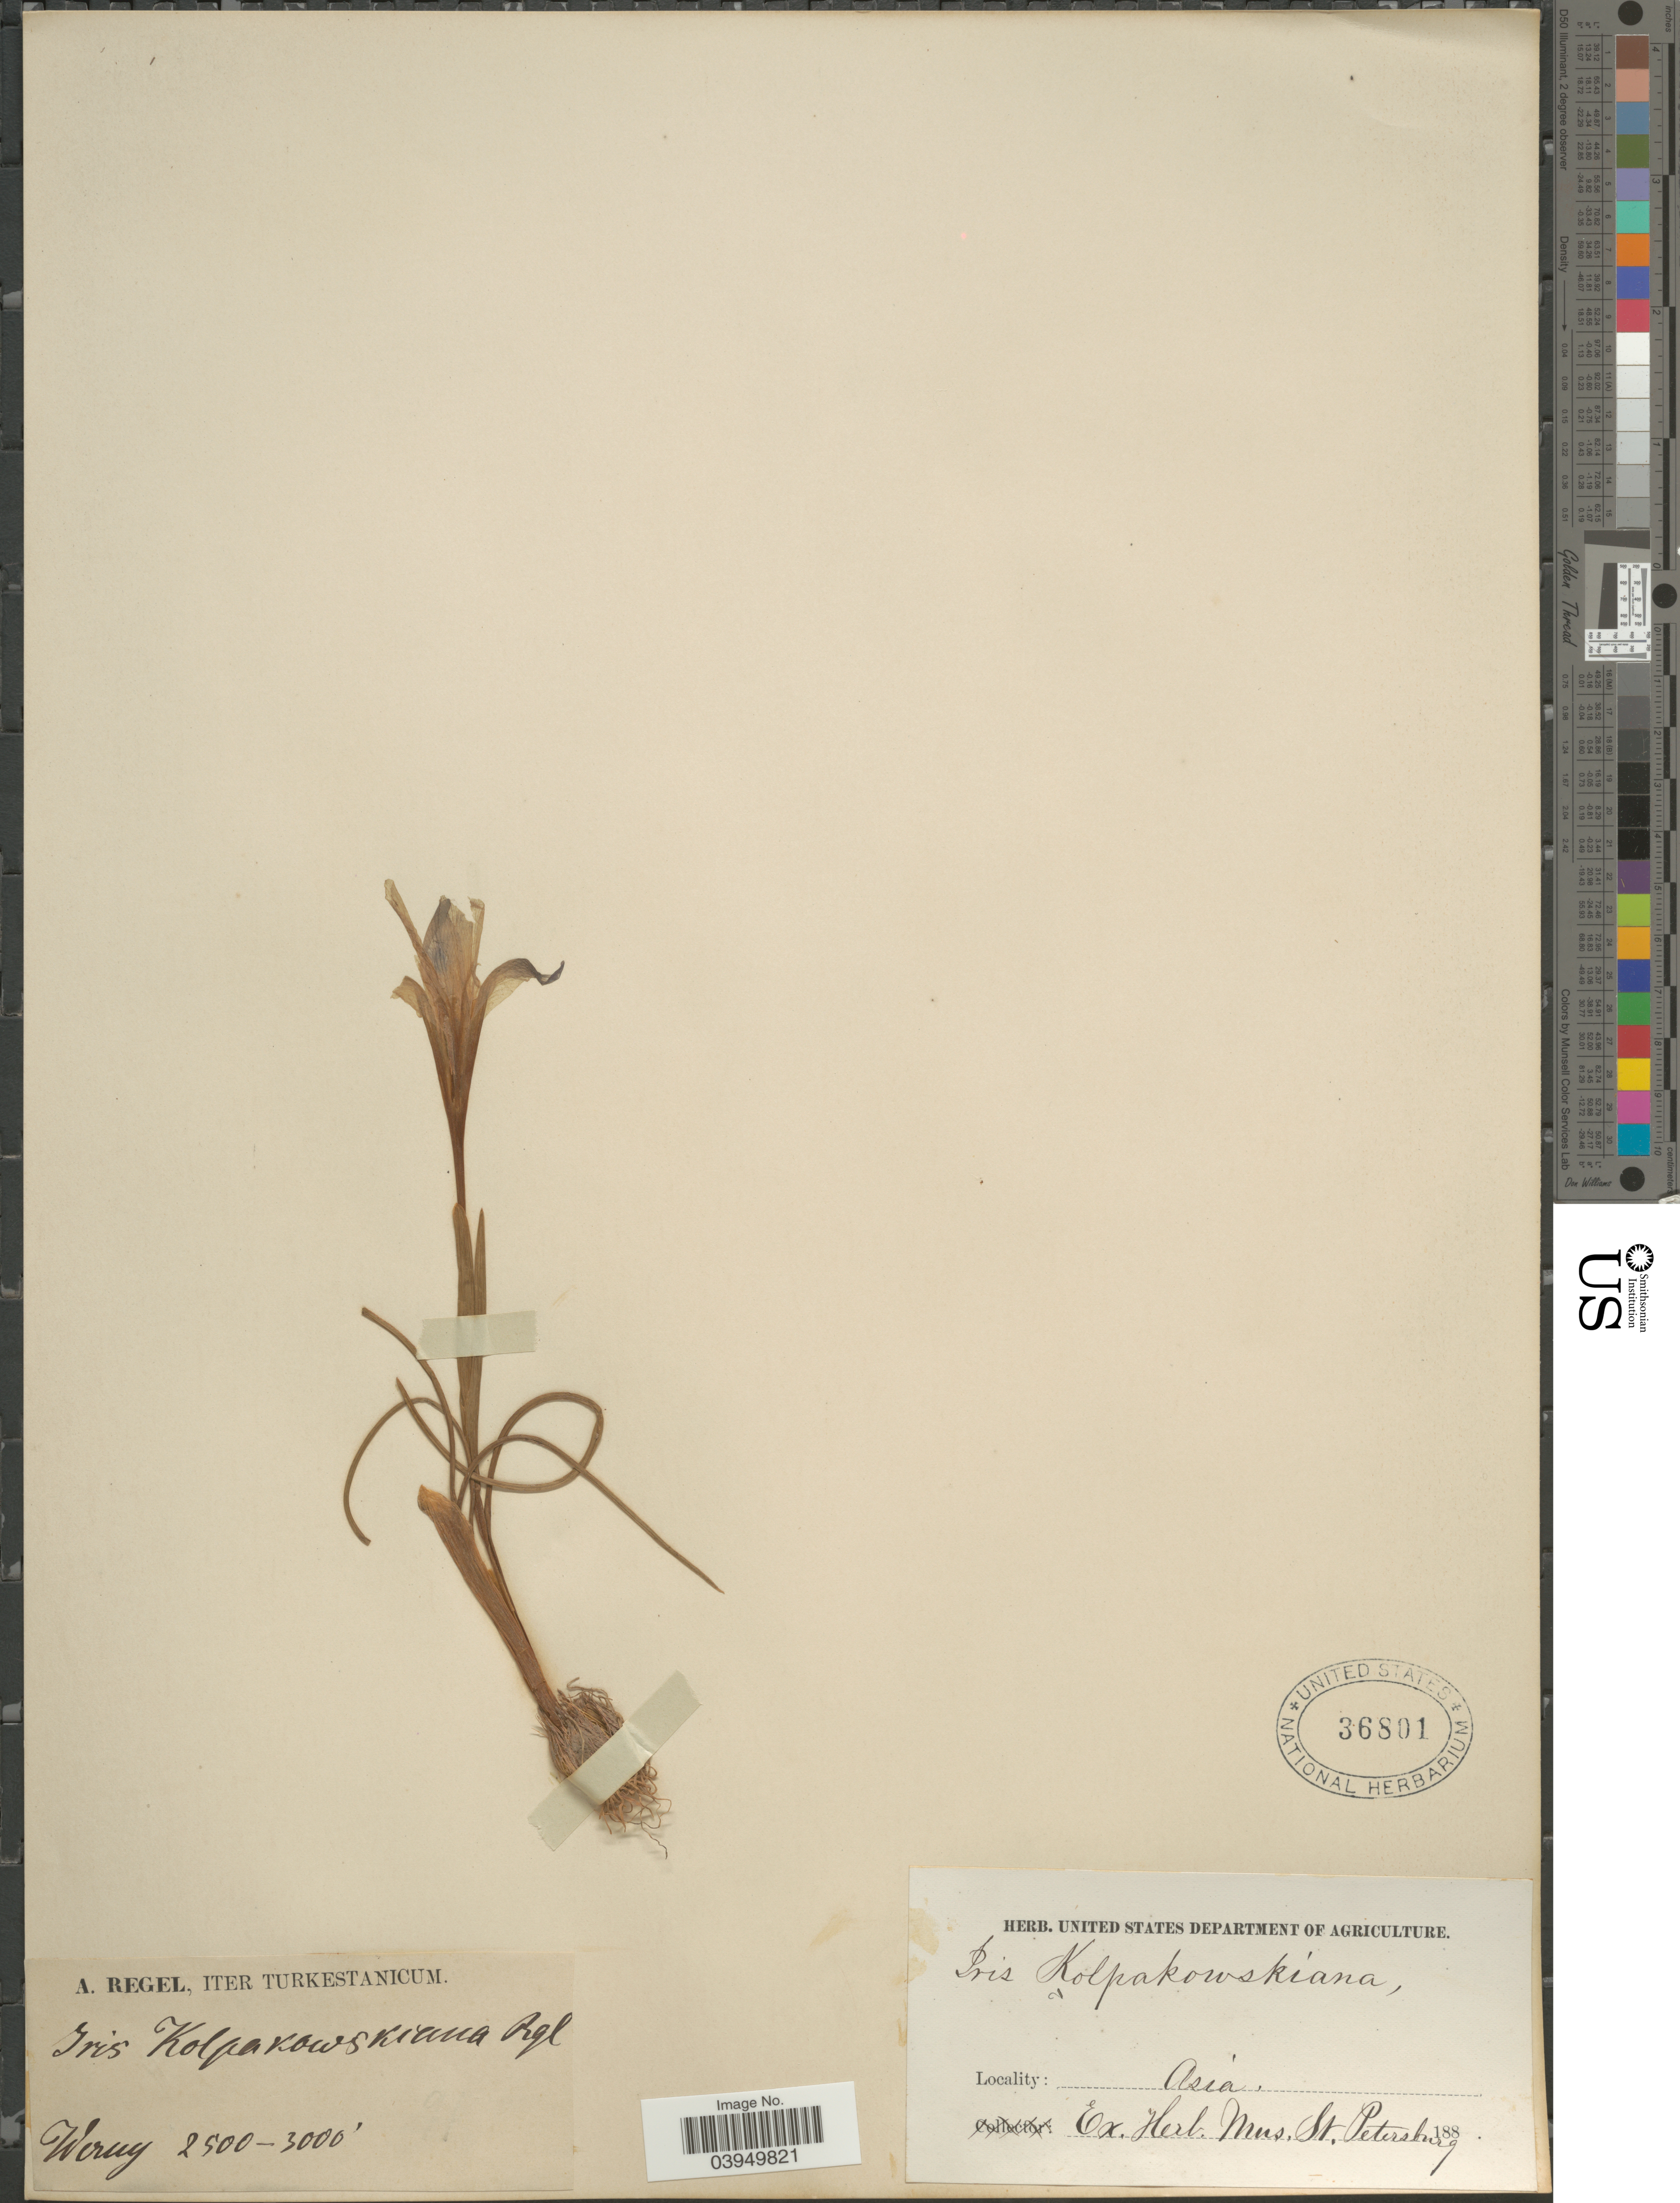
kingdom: Plantae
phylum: Tracheophyta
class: Liliopsida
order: Asparagales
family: Iridaceae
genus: Iris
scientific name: Iris kolpakowskiana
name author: Regel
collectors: A. Regel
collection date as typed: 188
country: Kazakhstan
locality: Iter Turkestanicum. Werny. Asia.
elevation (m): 762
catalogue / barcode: US 36801